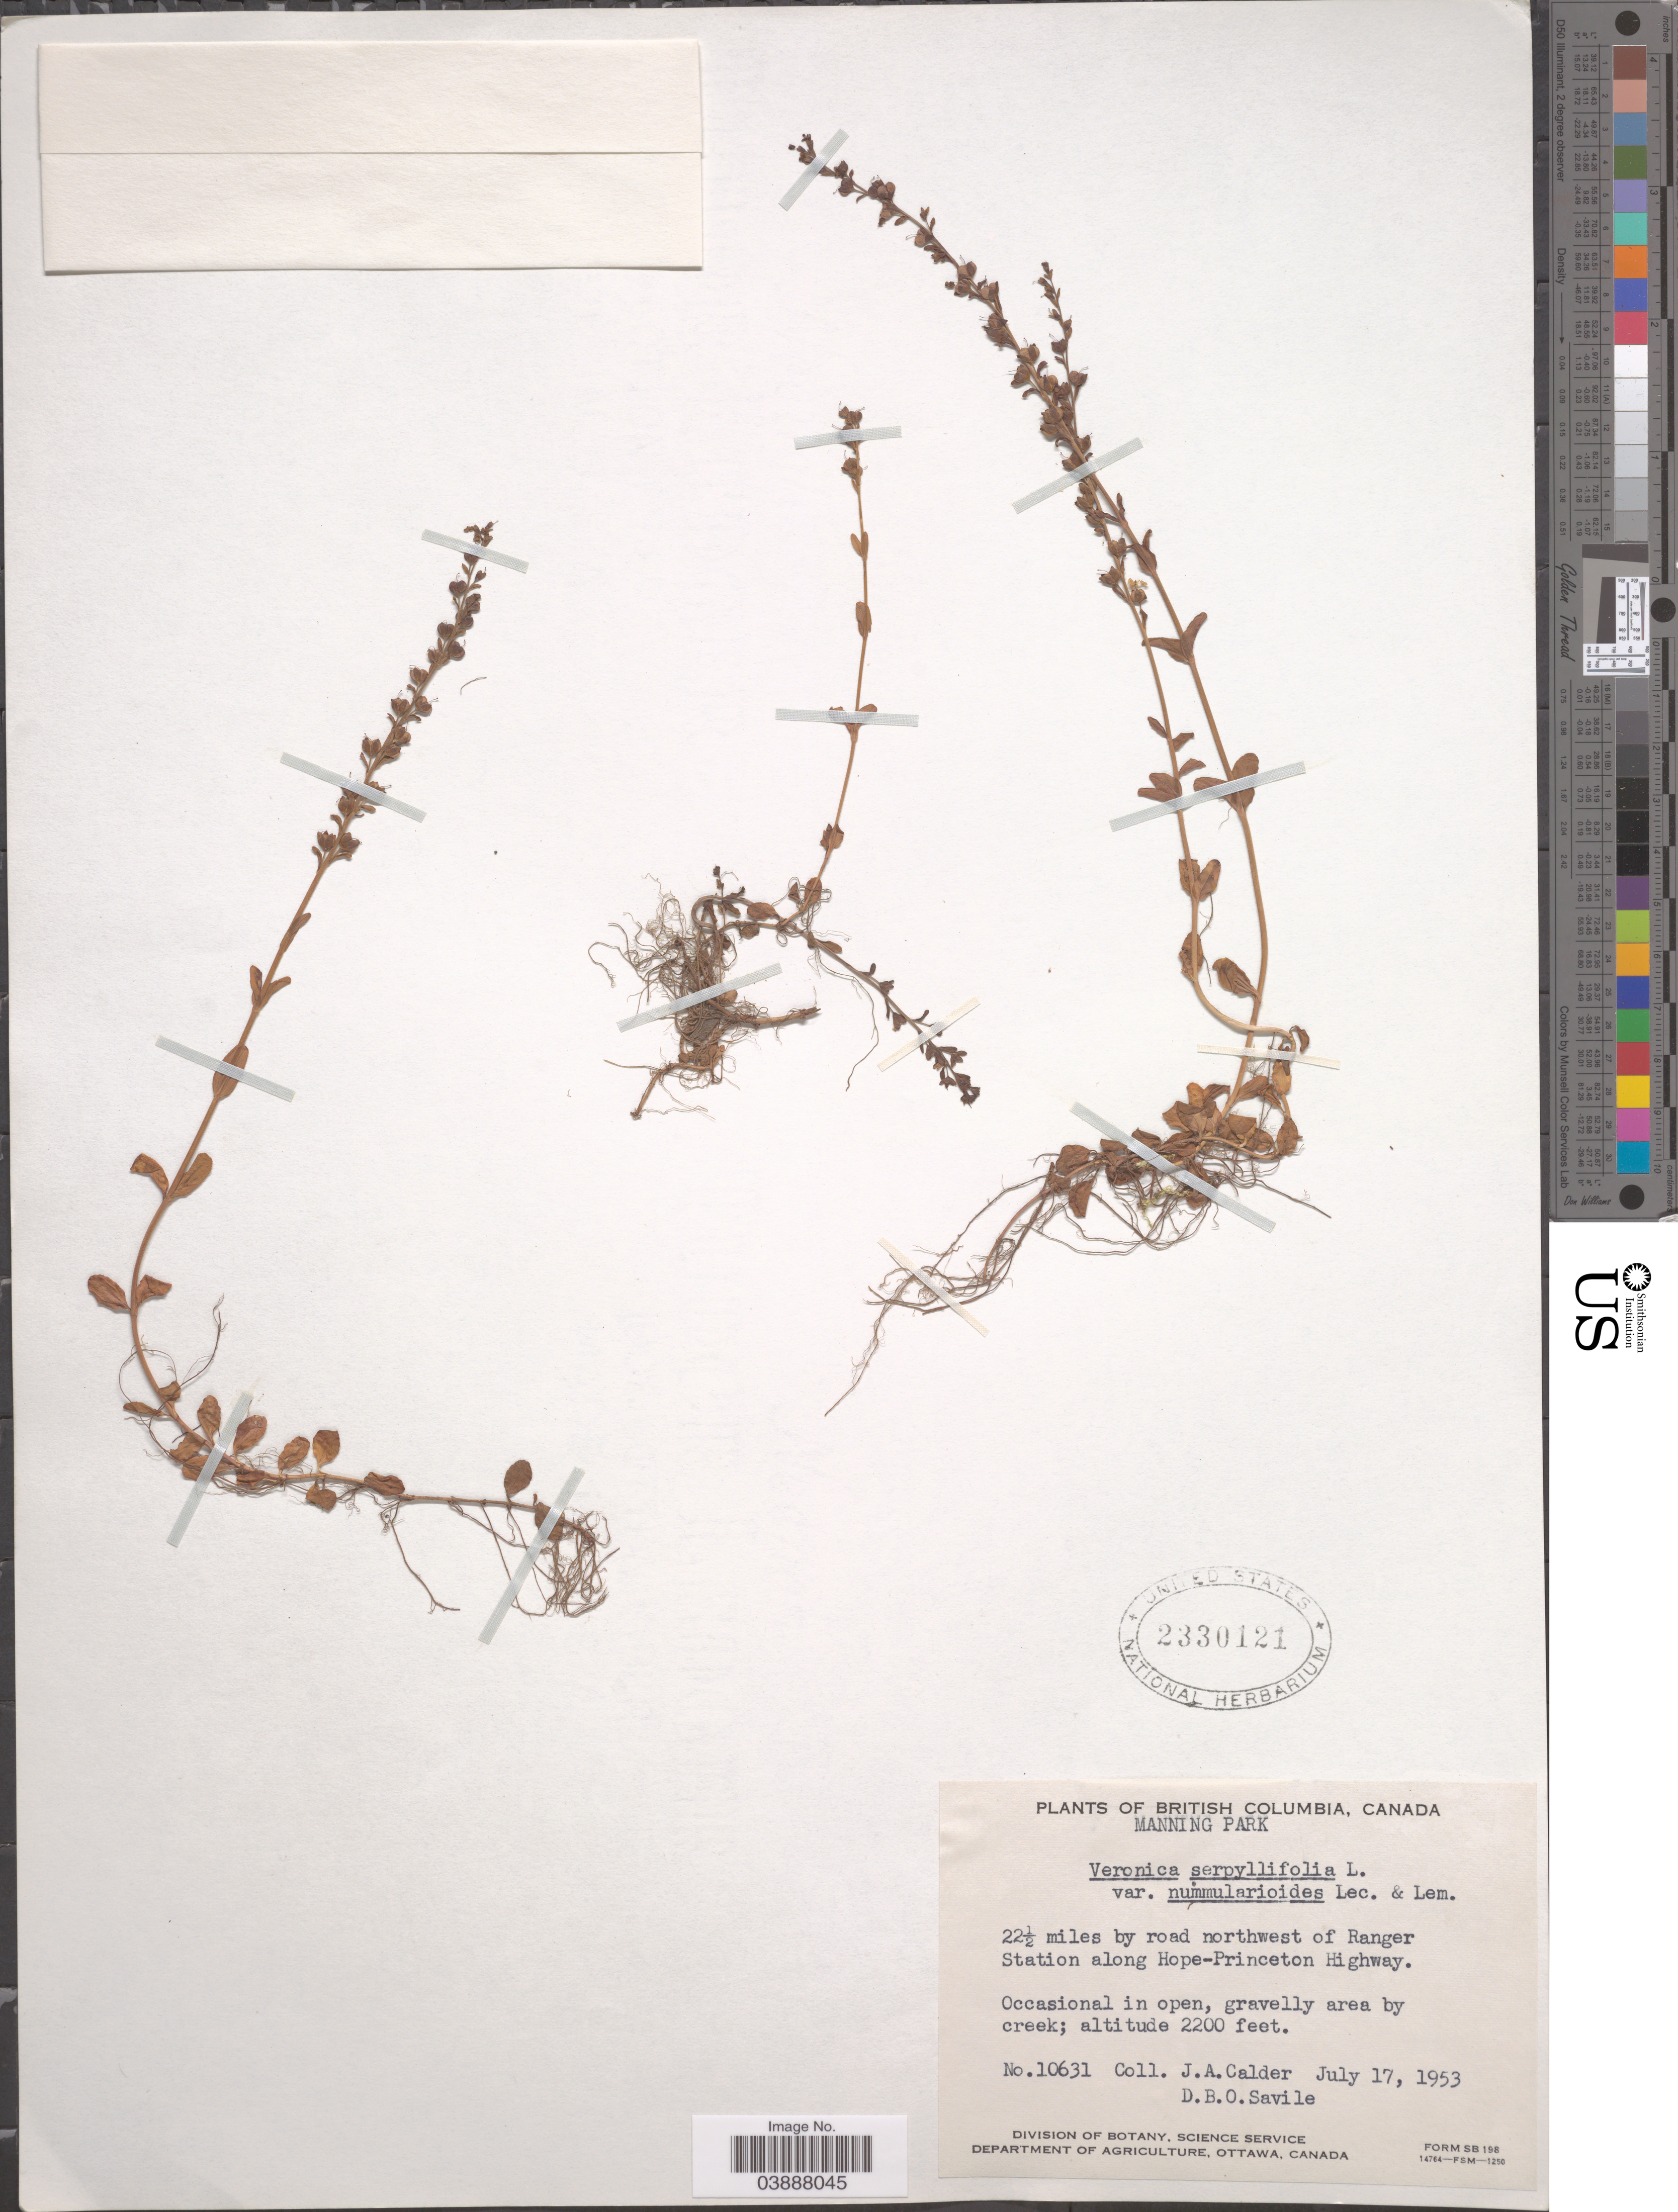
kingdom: Plantae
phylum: Tracheophyta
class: Magnoliopsida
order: Lamiales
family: Plantaginaceae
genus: Veronica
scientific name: Veronica serpyllifolia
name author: L.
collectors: J. A. Calder & D. Savile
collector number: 10631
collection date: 1953-07-17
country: Canada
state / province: British Columbia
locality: Manning Park. 22½ miles by road northwest of Ranger Station along Hope-Princeton Highway.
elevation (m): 671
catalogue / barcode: US 2330121